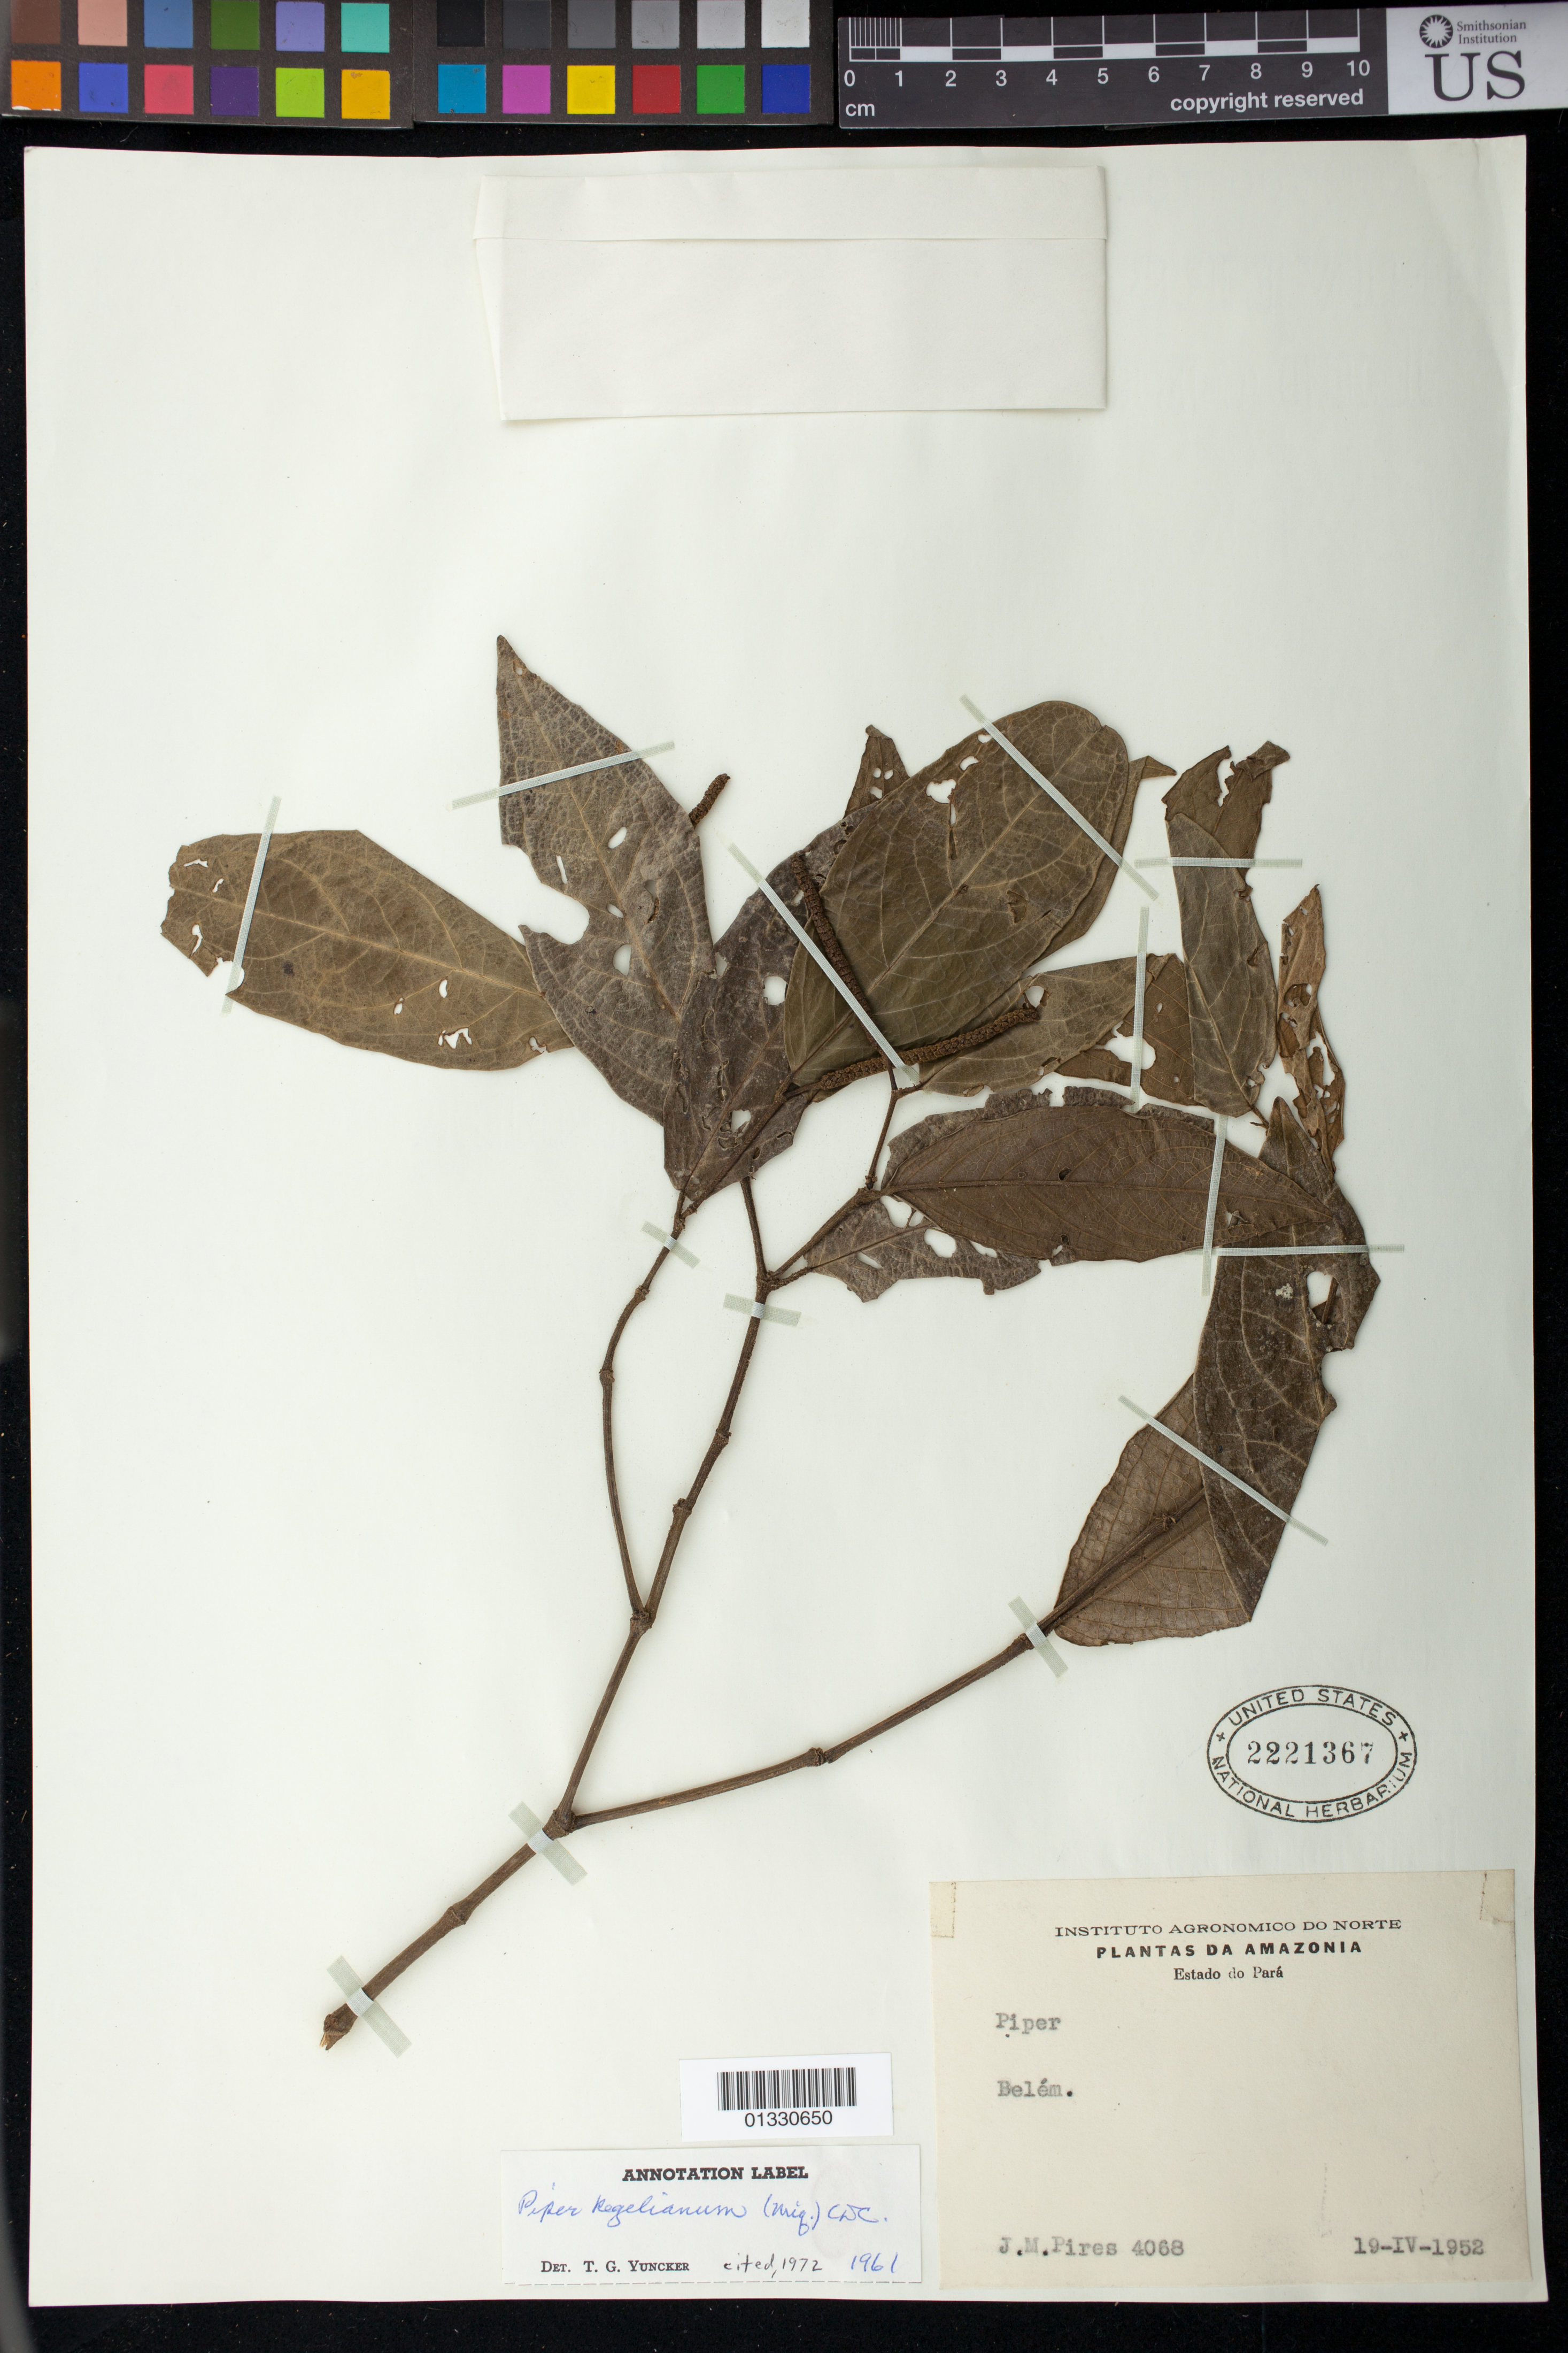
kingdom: Plantae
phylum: Tracheophyta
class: Magnoliopsida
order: Piperales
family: Piperaceae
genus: Piper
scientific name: Piper kegelianum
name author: (Miq.) C. DC.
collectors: J. M. Pires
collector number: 4068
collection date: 1952-04-19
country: Brazil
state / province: Pará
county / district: Belém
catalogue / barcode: US 2221367